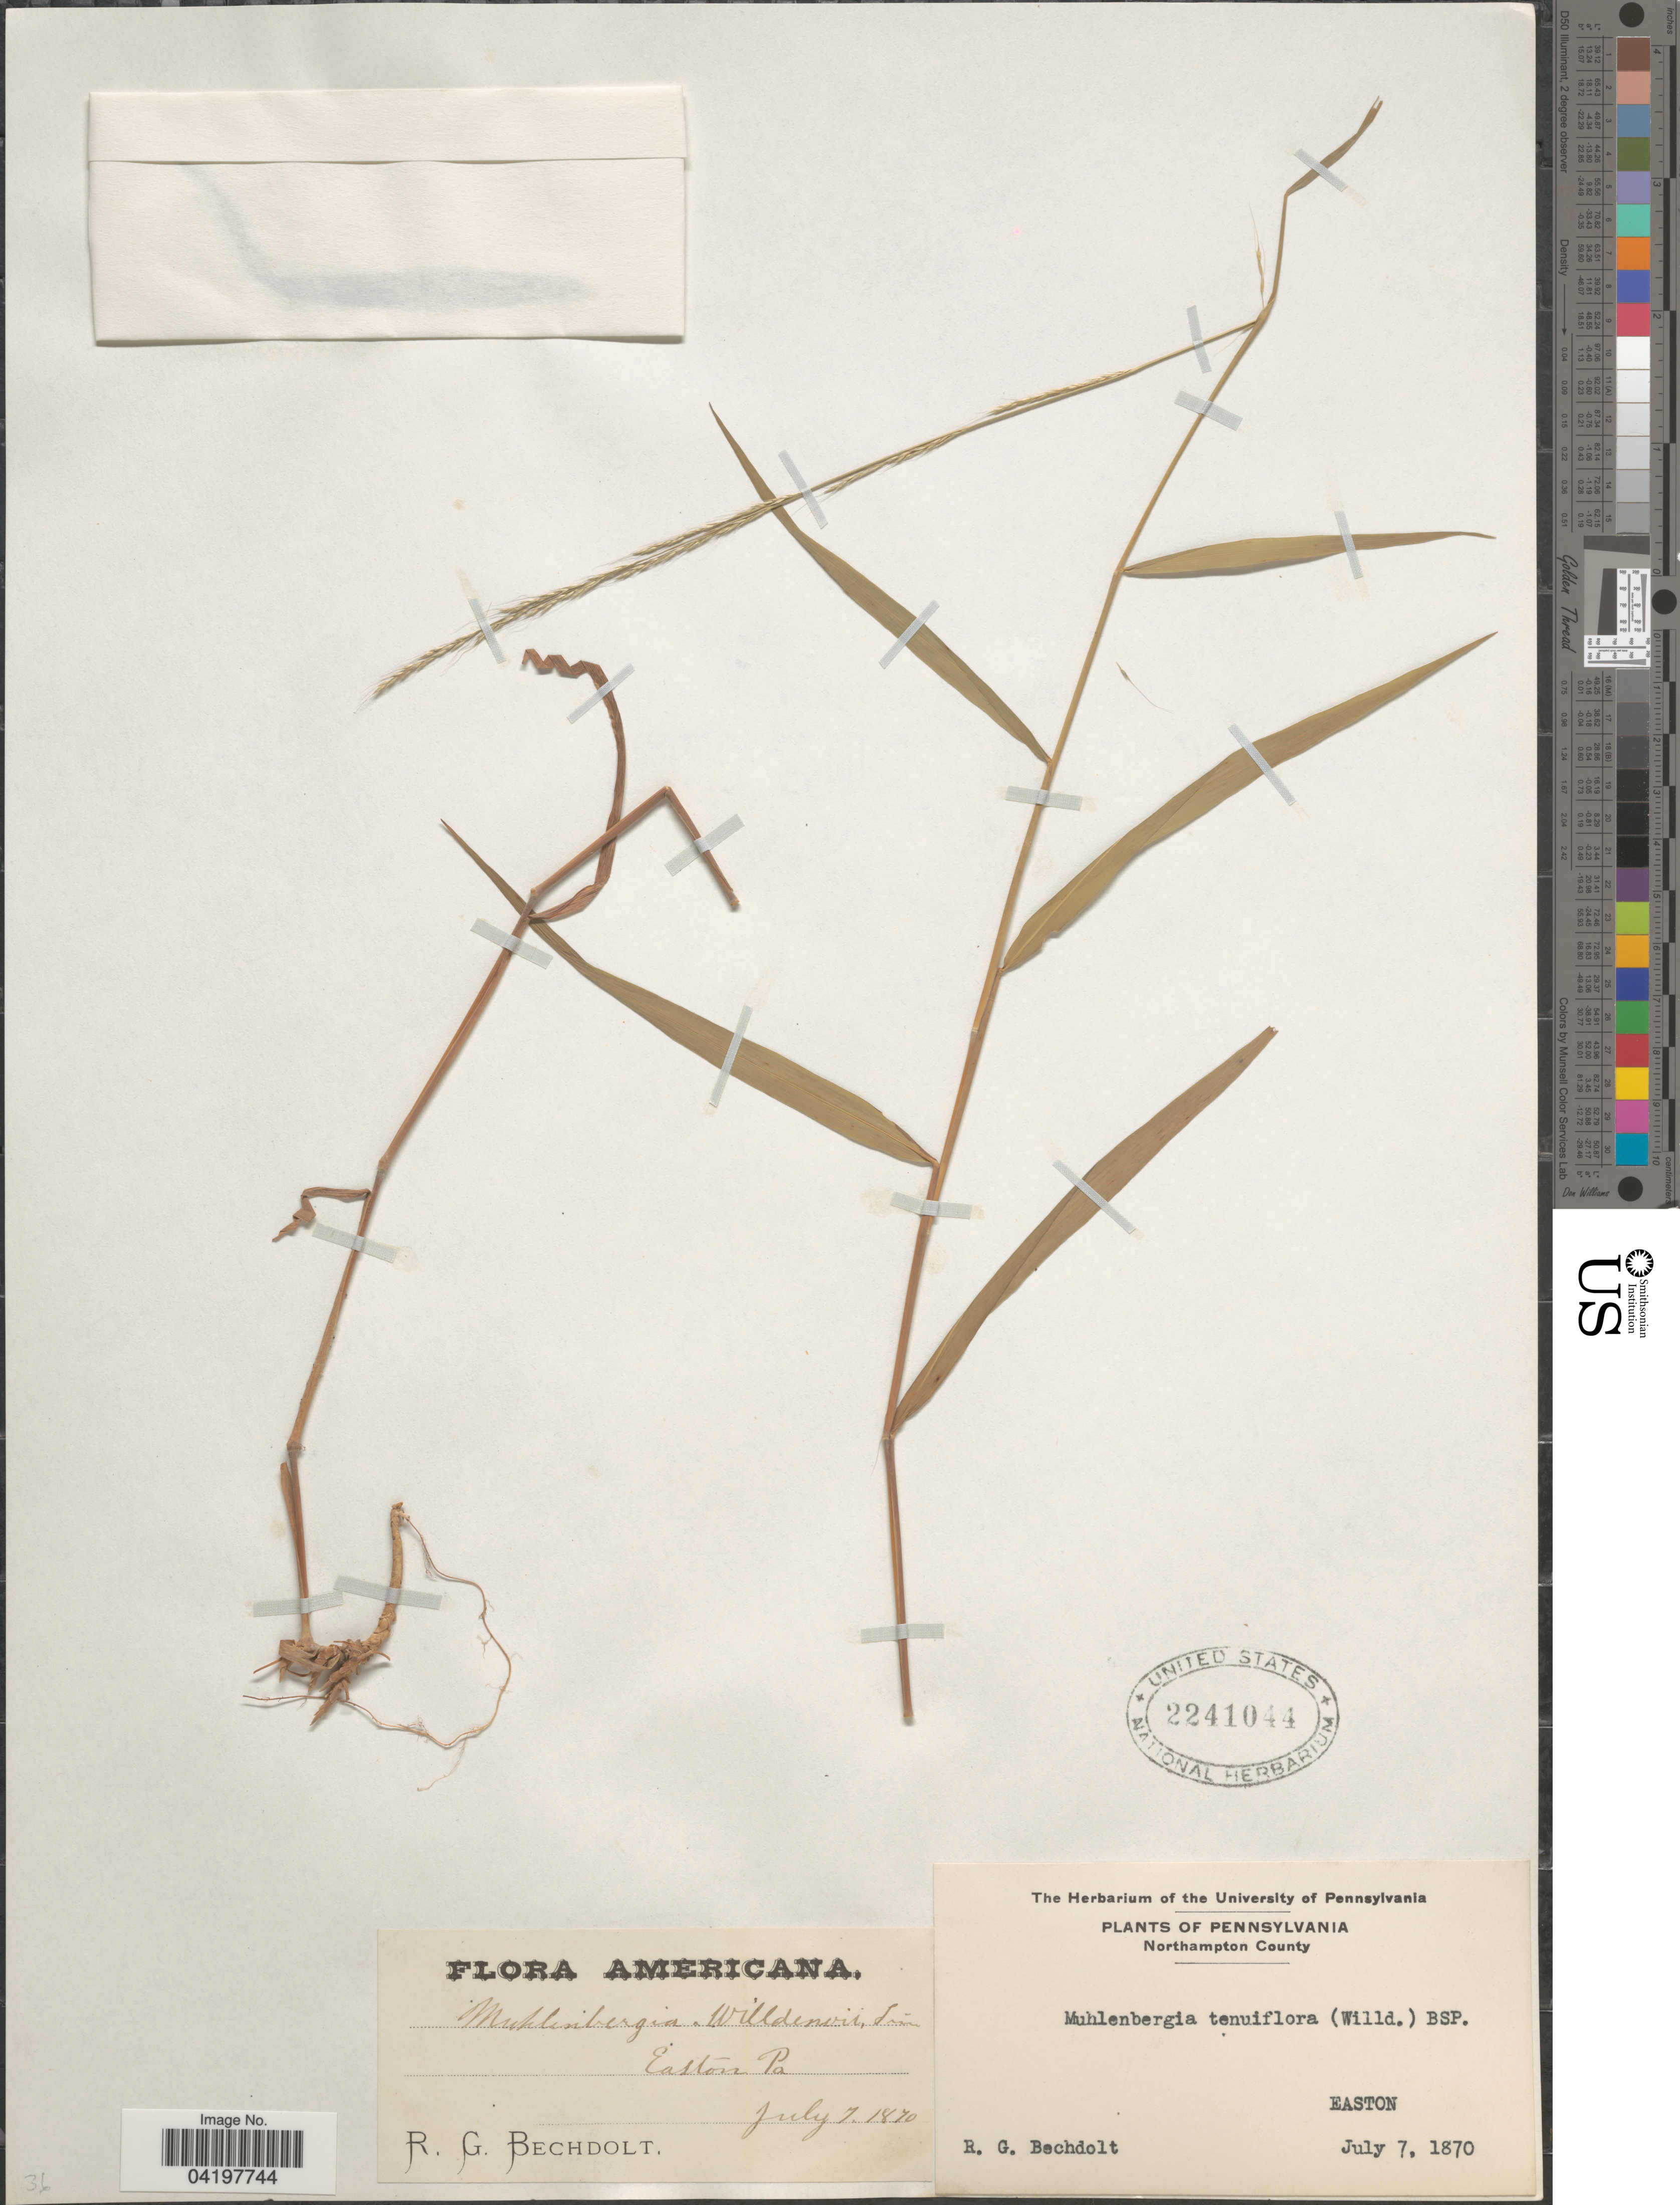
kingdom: Plantae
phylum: Tracheophyta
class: Liliopsida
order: Poales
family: Poaceae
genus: Muhlenbergia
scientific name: Muhlenbergia tenuiflora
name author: (Willd.) Britton, Stearns & Poggenb.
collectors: R. Bechdolt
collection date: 1870-07-07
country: United States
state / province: Pennsylvania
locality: Northampton County. Easton.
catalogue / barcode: US 2241044